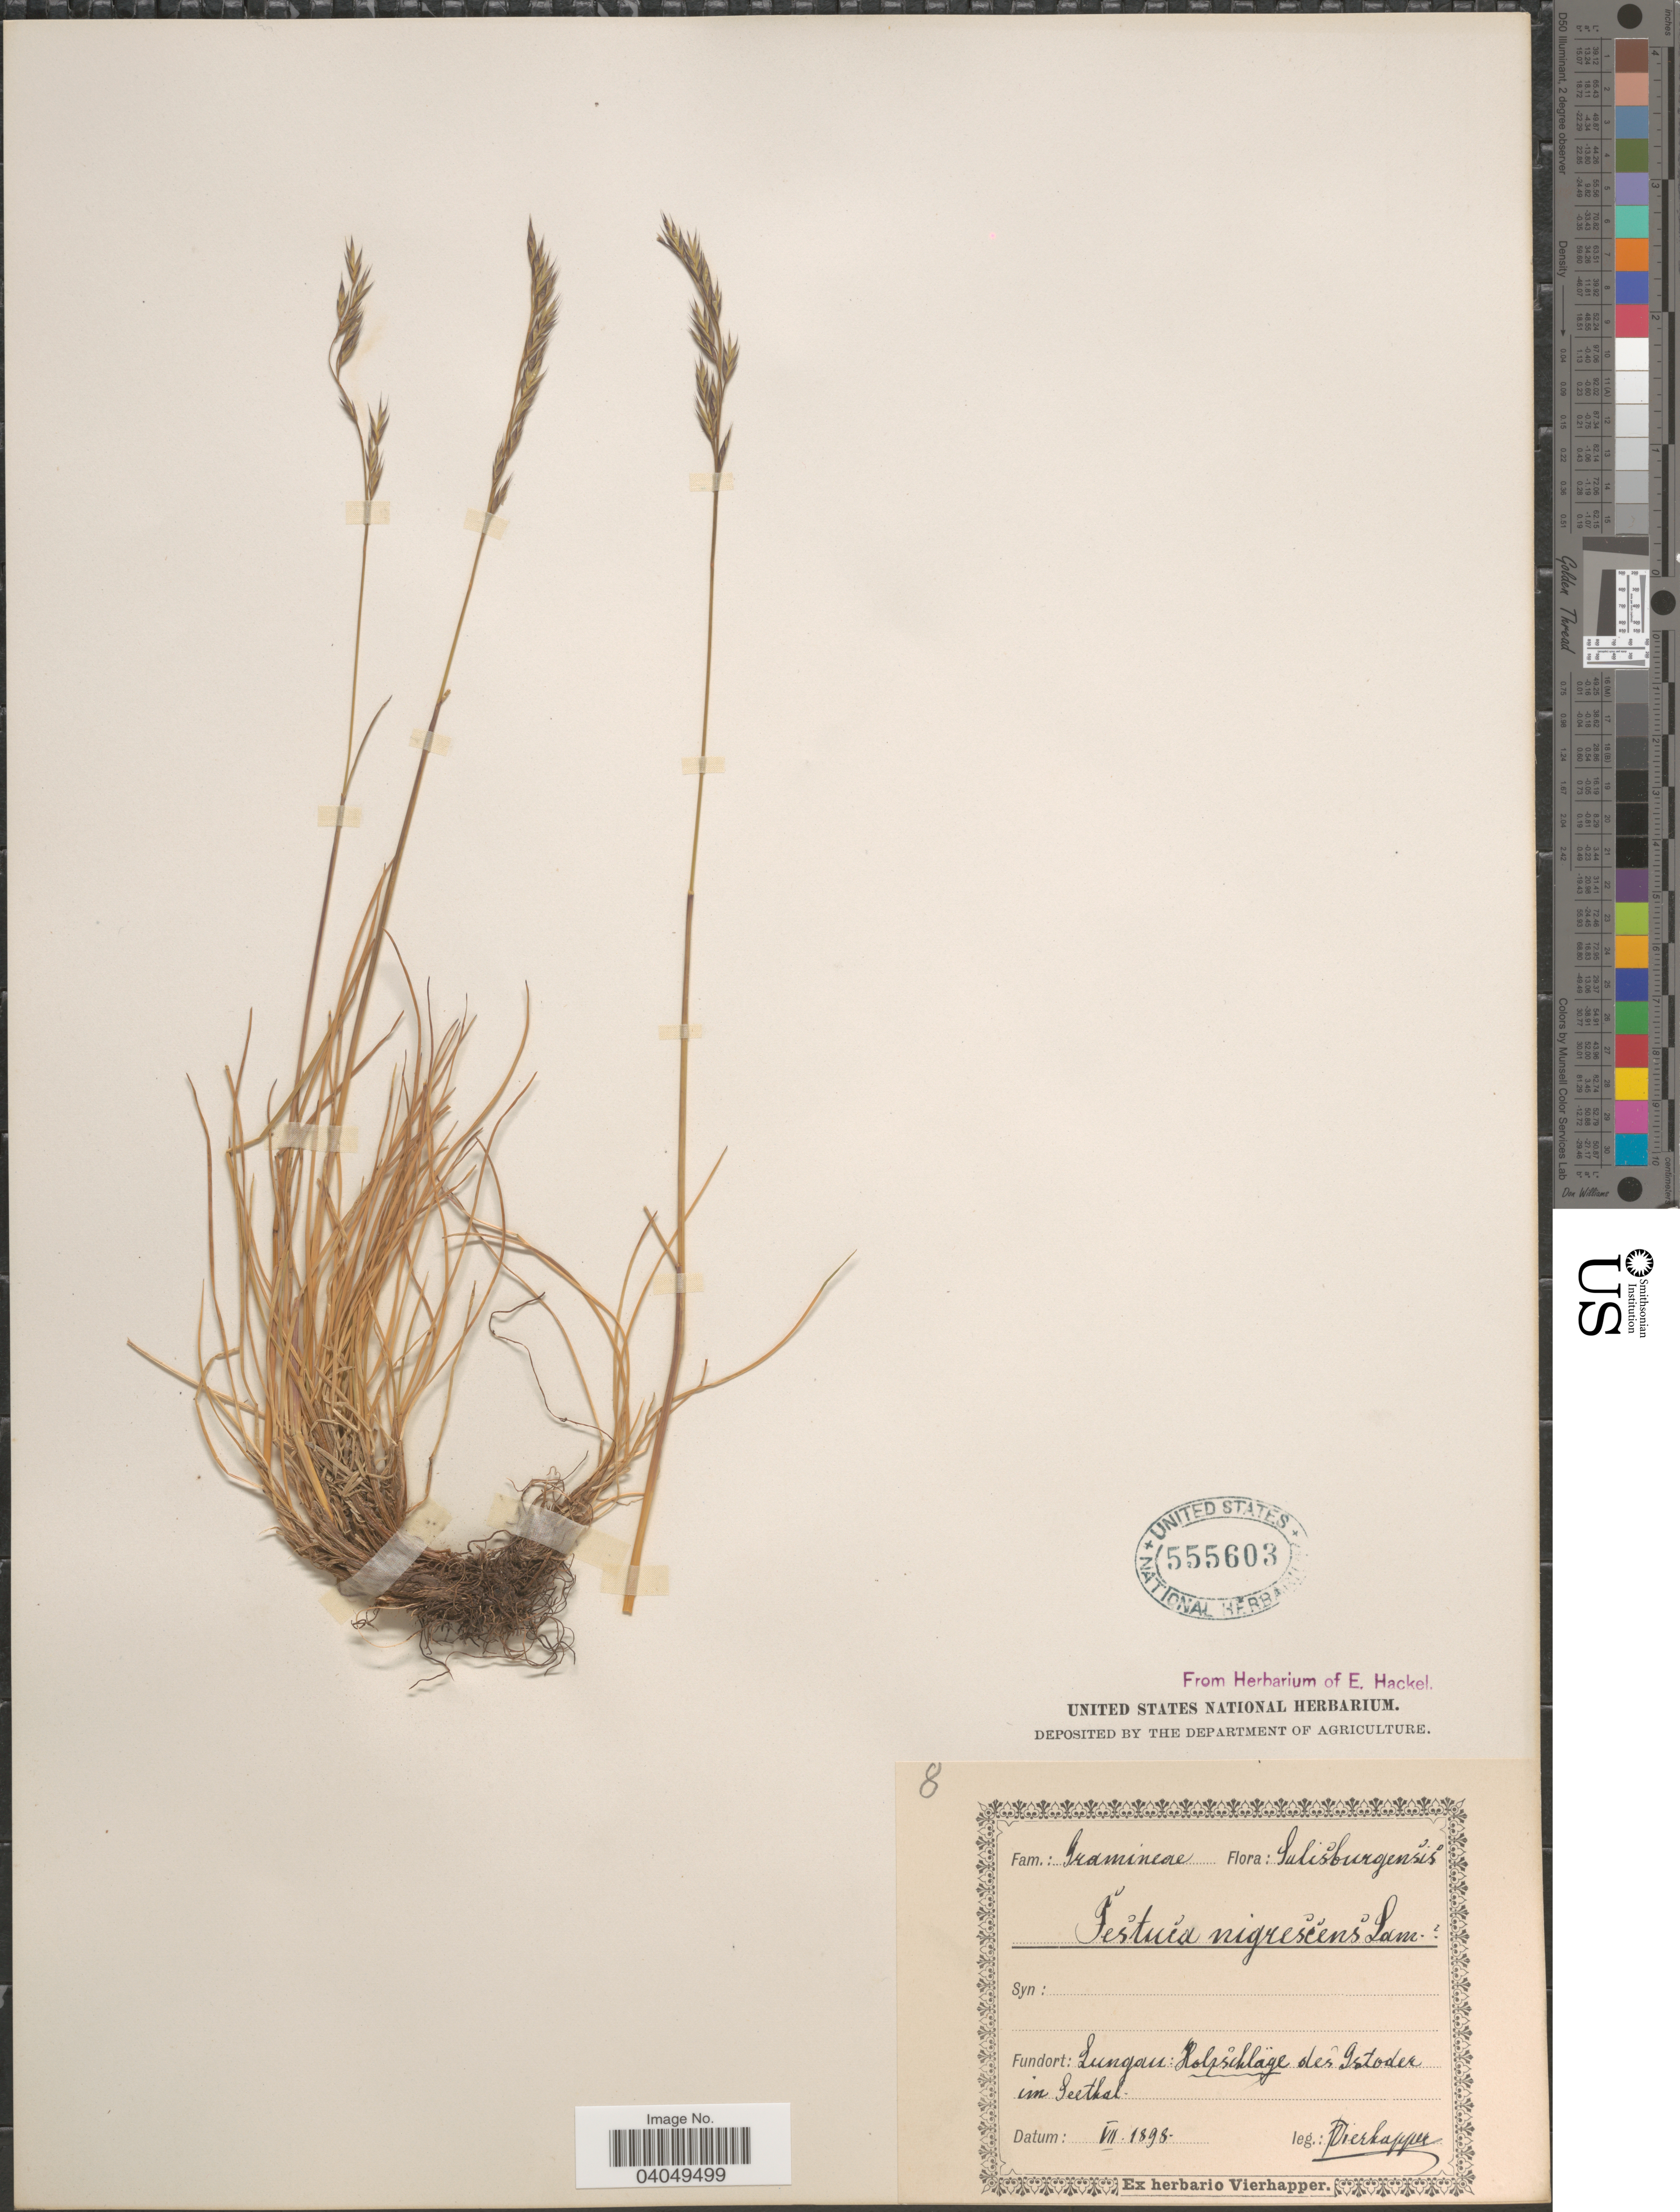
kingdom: Plantae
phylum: Tracheophyta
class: Liliopsida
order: Poales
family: Poaceae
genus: Festuca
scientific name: Festuca nigrescens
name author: Lam.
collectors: F. Vierhapper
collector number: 8?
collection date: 1898-08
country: Austria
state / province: Salzburg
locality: Salisburgensis. Fundort: Lungau: Holfschlage des Istoder im Seethal. [interpreted]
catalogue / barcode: US 555603